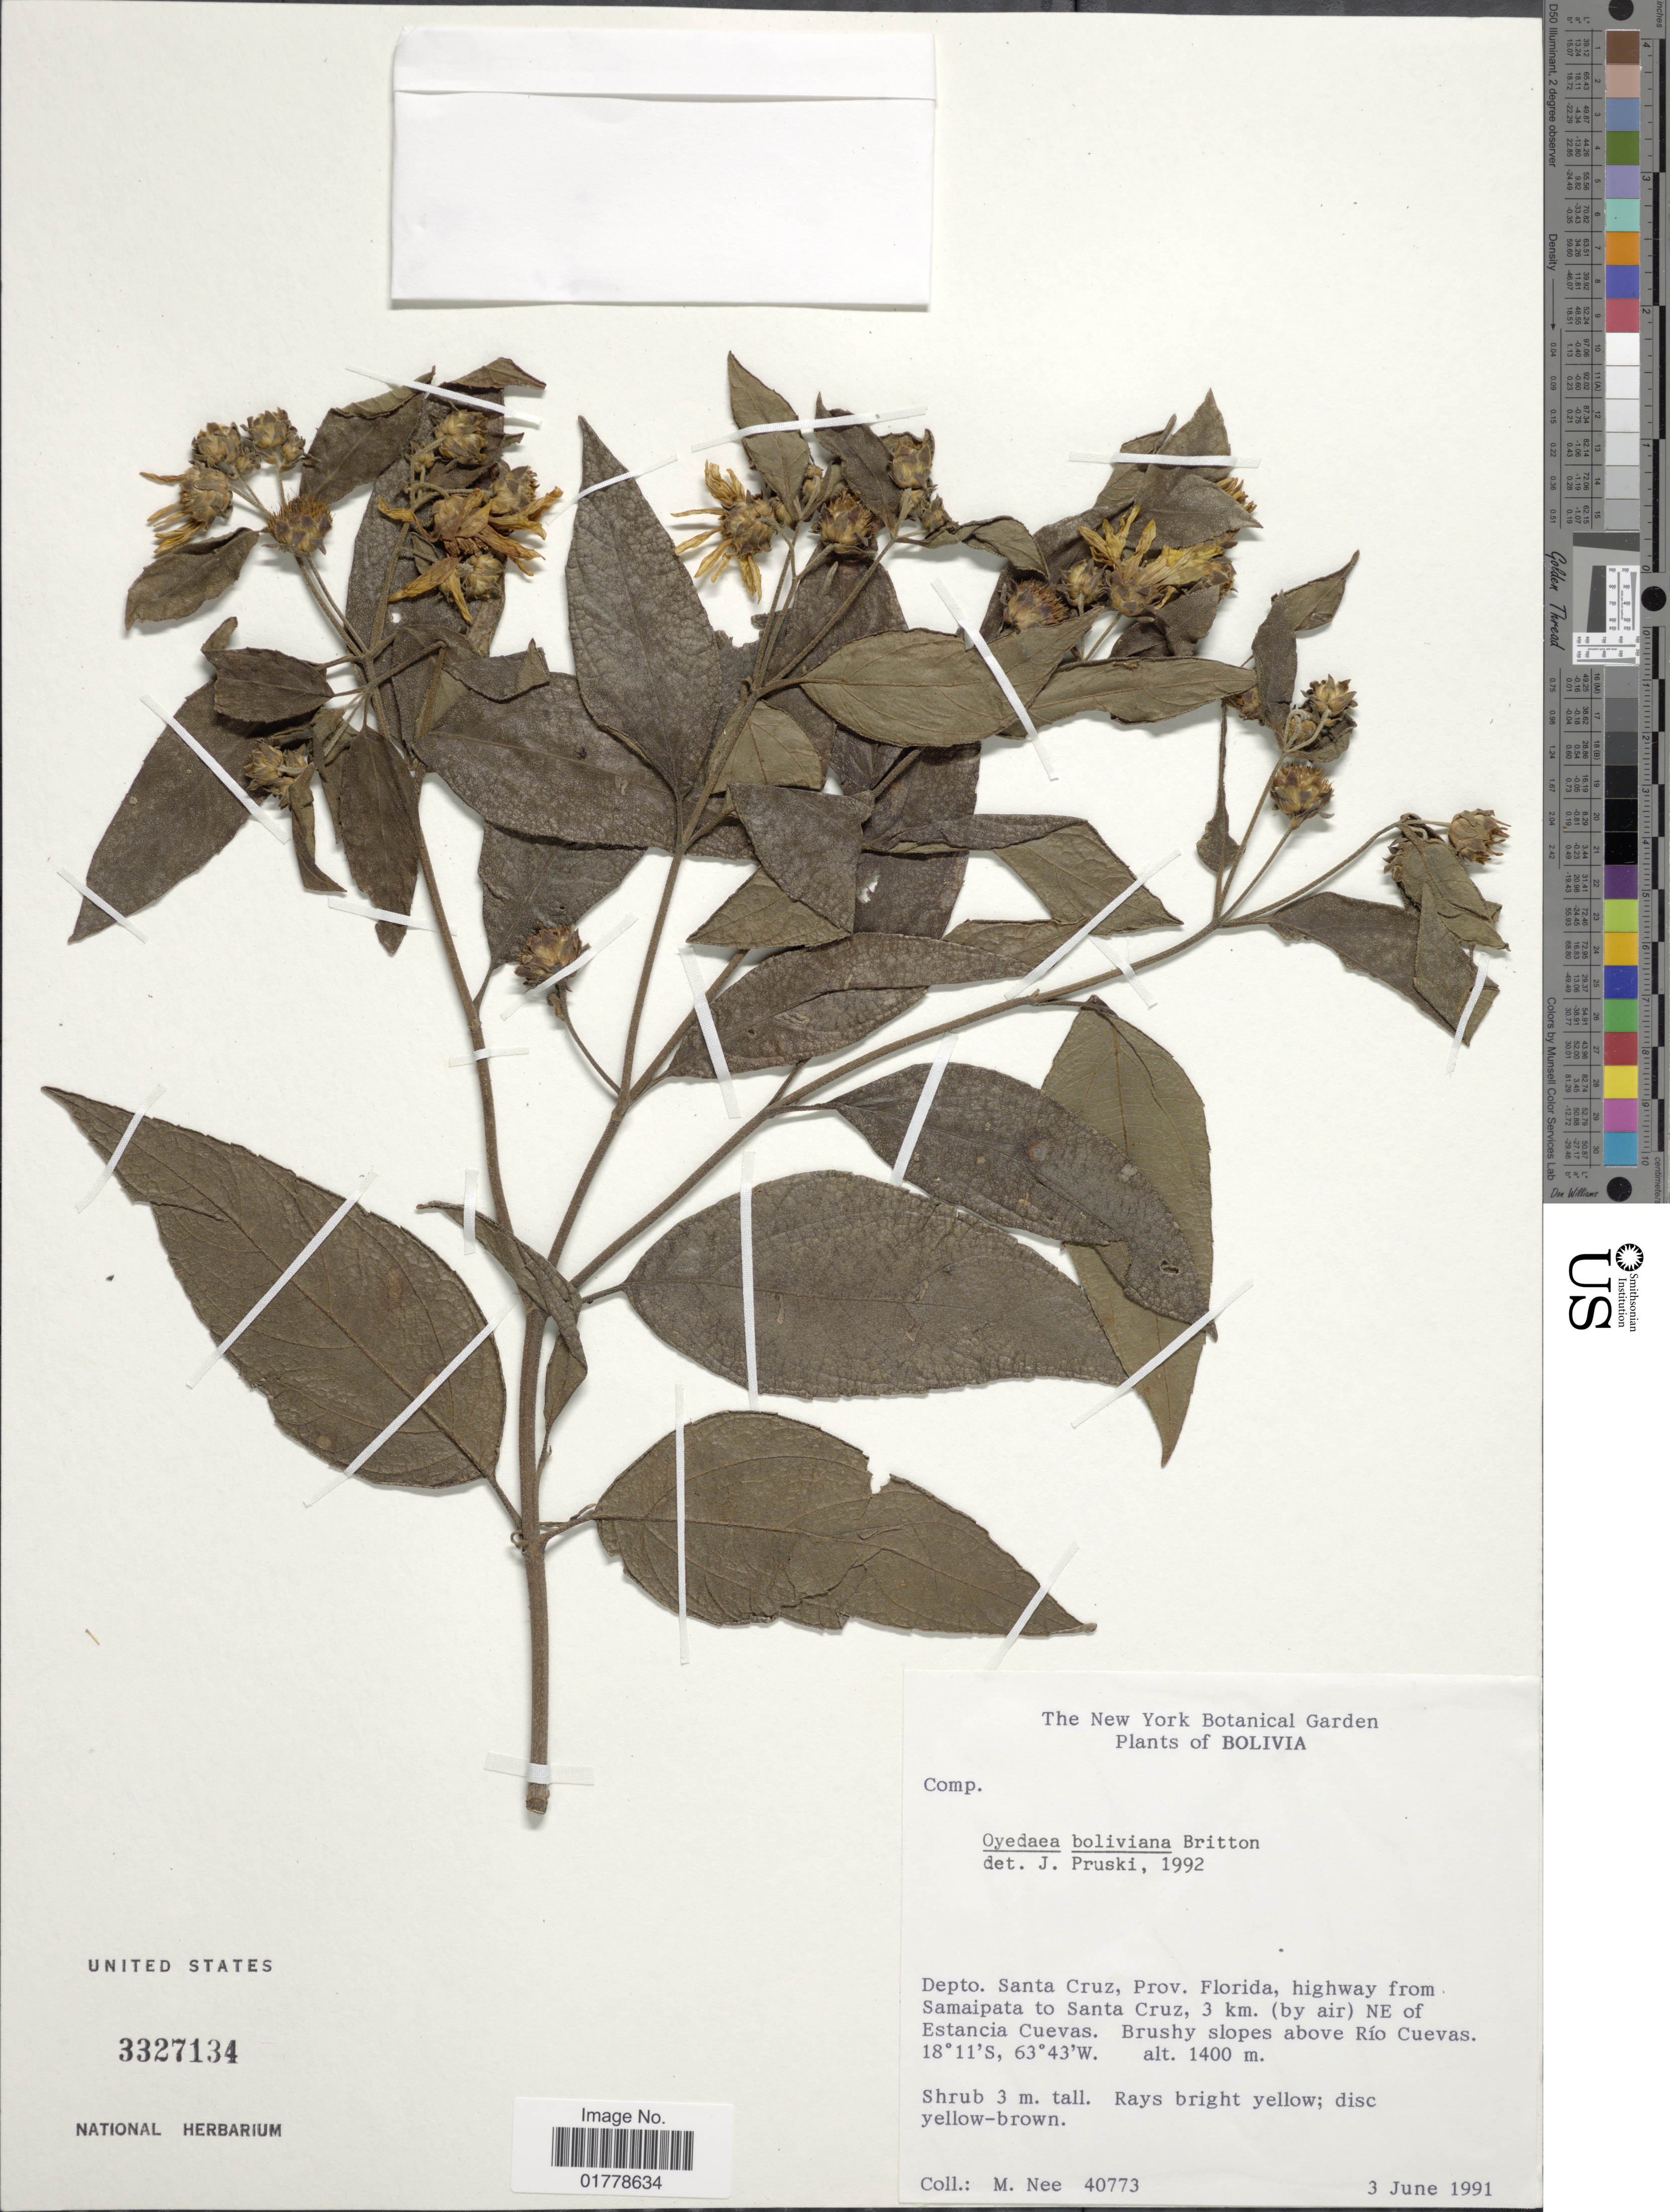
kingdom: Plantae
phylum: Tracheophyta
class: Magnoliopsida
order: Asterales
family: Asteraceae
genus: Oyedaea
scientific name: Oyedaea boliviana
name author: Britton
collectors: M. Nee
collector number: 40773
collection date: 1991-06-03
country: Bolivia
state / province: Santa Cruz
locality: Depto. Santa Cruz, Prov. Florida, highway from Samaipata to Santa Cruz, 3 km. (by air) NE of Estancia Cuevas. Brushy slopes above Río Cuevas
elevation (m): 1400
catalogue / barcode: US 3327134